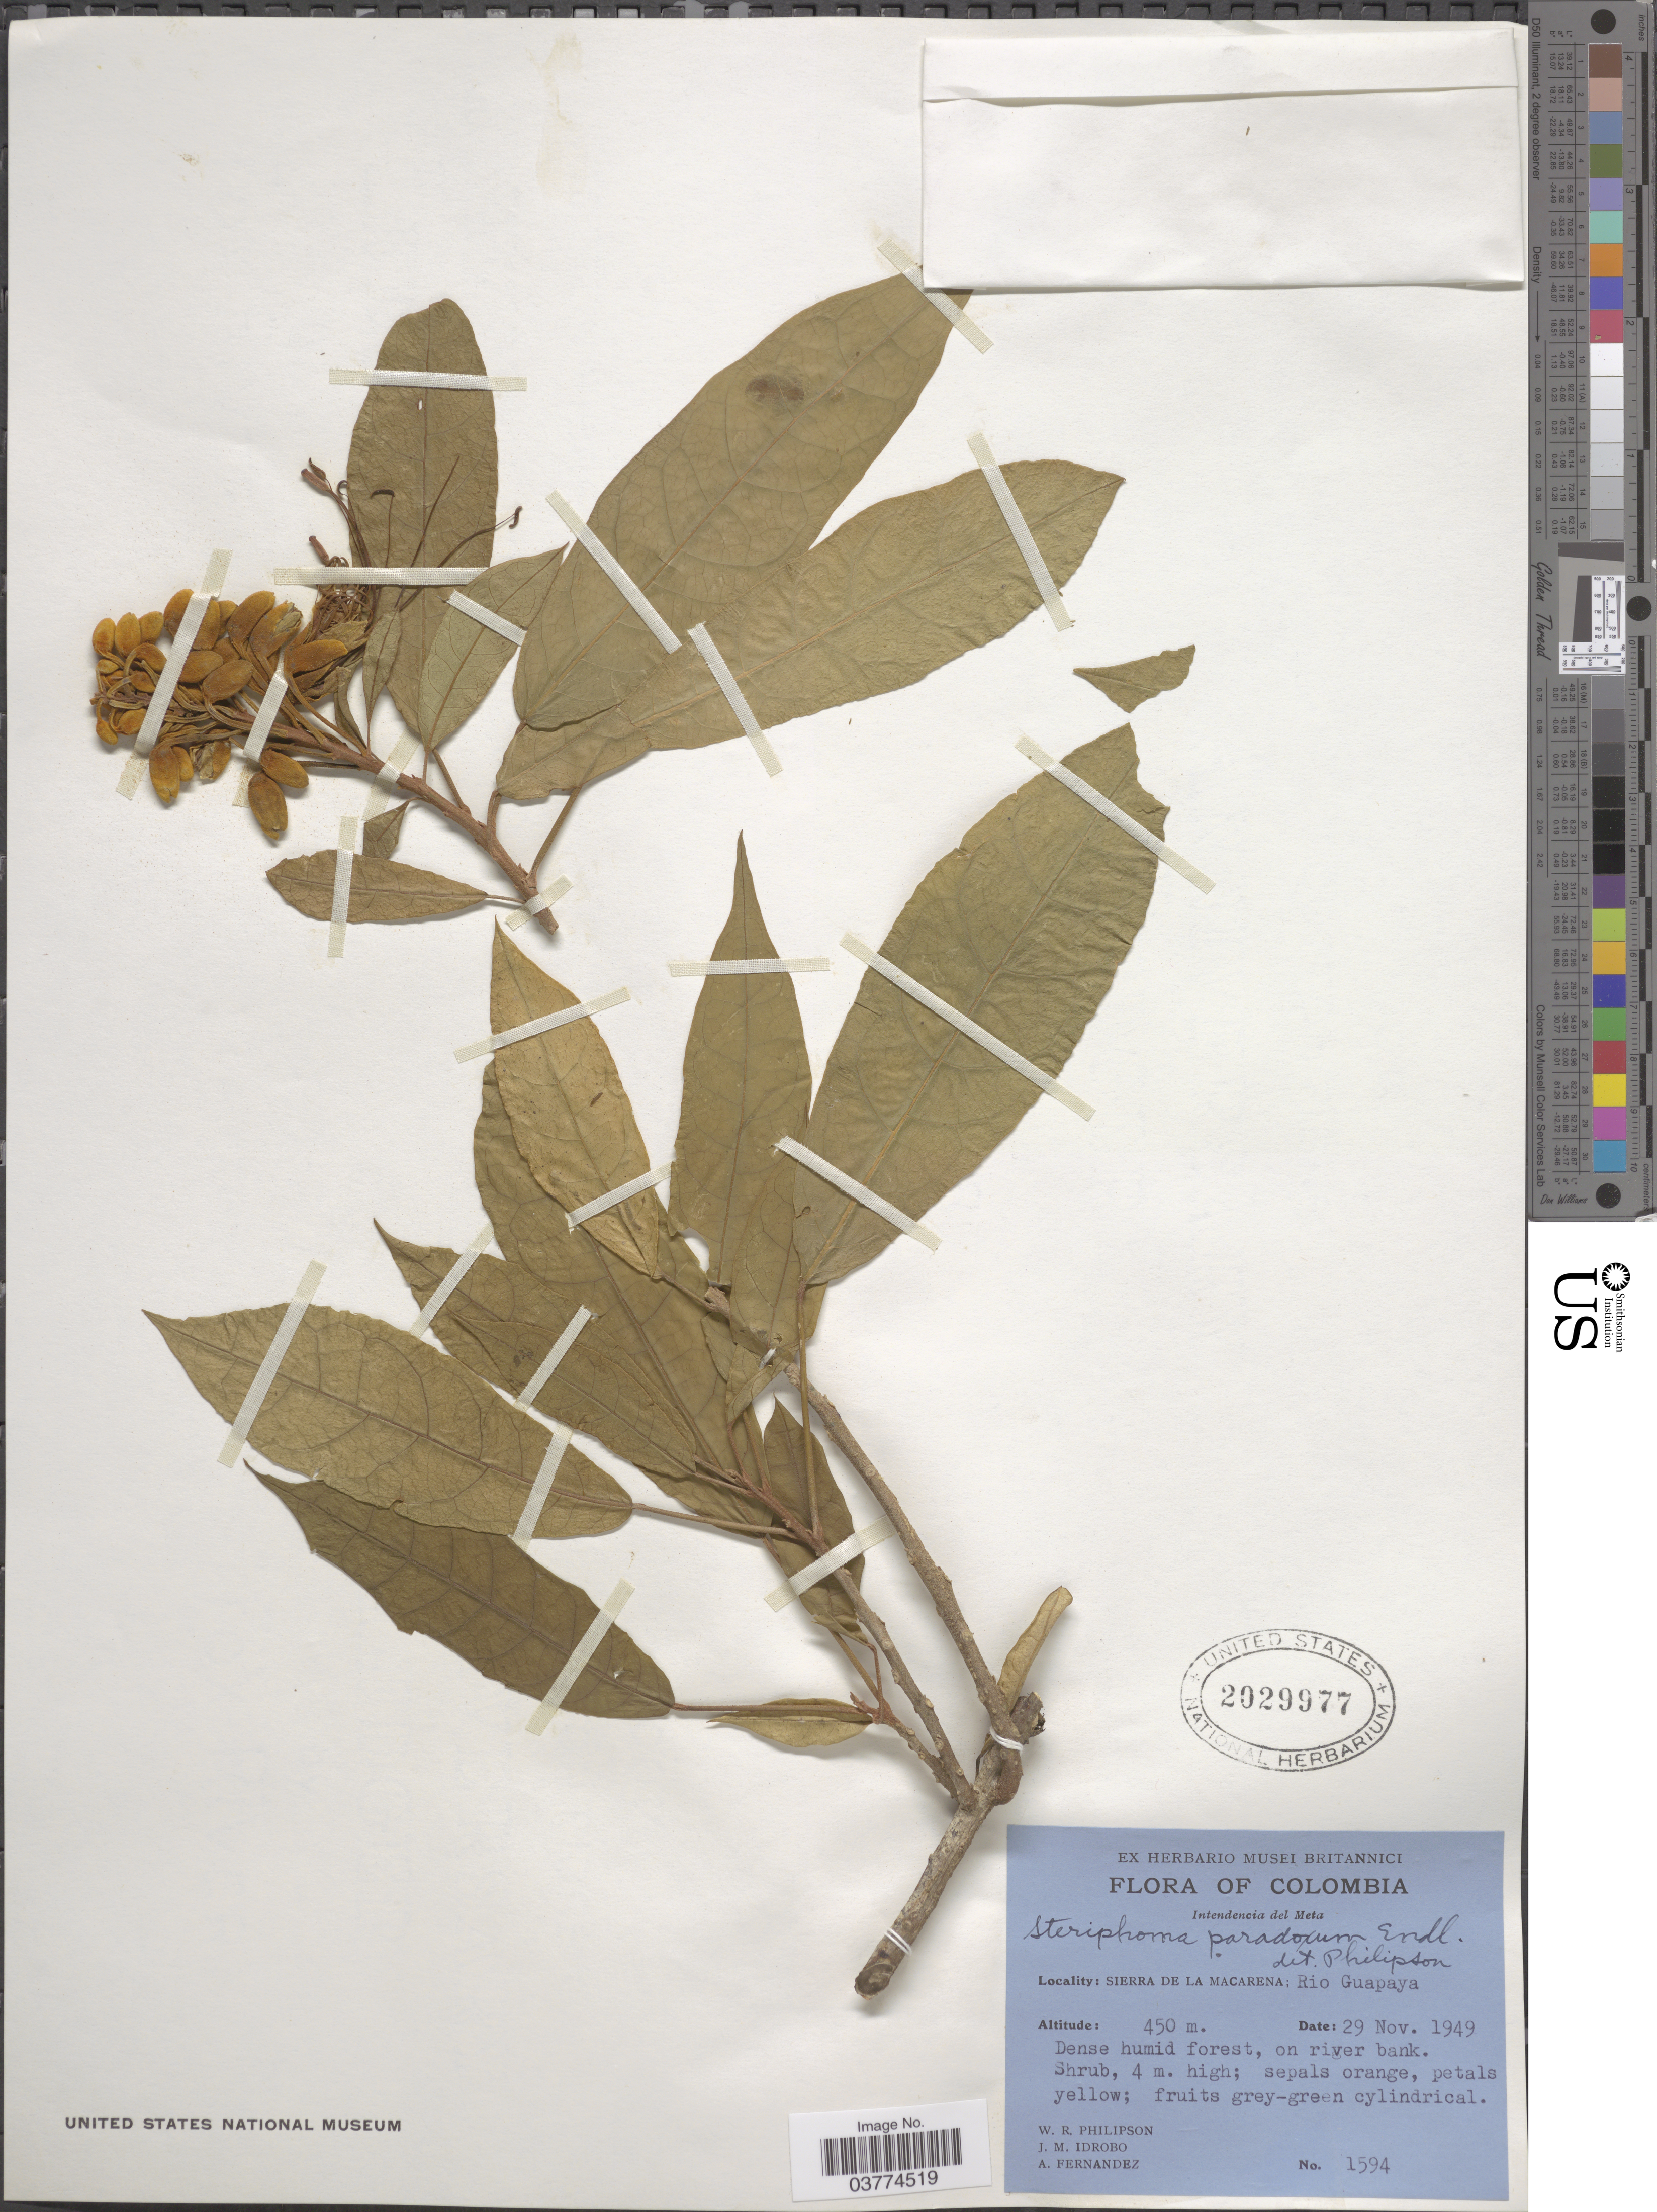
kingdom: Plantae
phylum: Tracheophyta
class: Magnoliopsida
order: Brassicales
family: Capparaceae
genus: Steriphoma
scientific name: Steriphoma paradoxum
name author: (Jacq.) Endl.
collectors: W. R. Philipson, J. M. Idrobo & A. Fernandez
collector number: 1594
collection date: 1949-11-29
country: Colombia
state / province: Meta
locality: Intendencia del Meta. Sierra de La Macarena; Rio Guapaya.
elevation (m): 450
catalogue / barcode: US 2029977